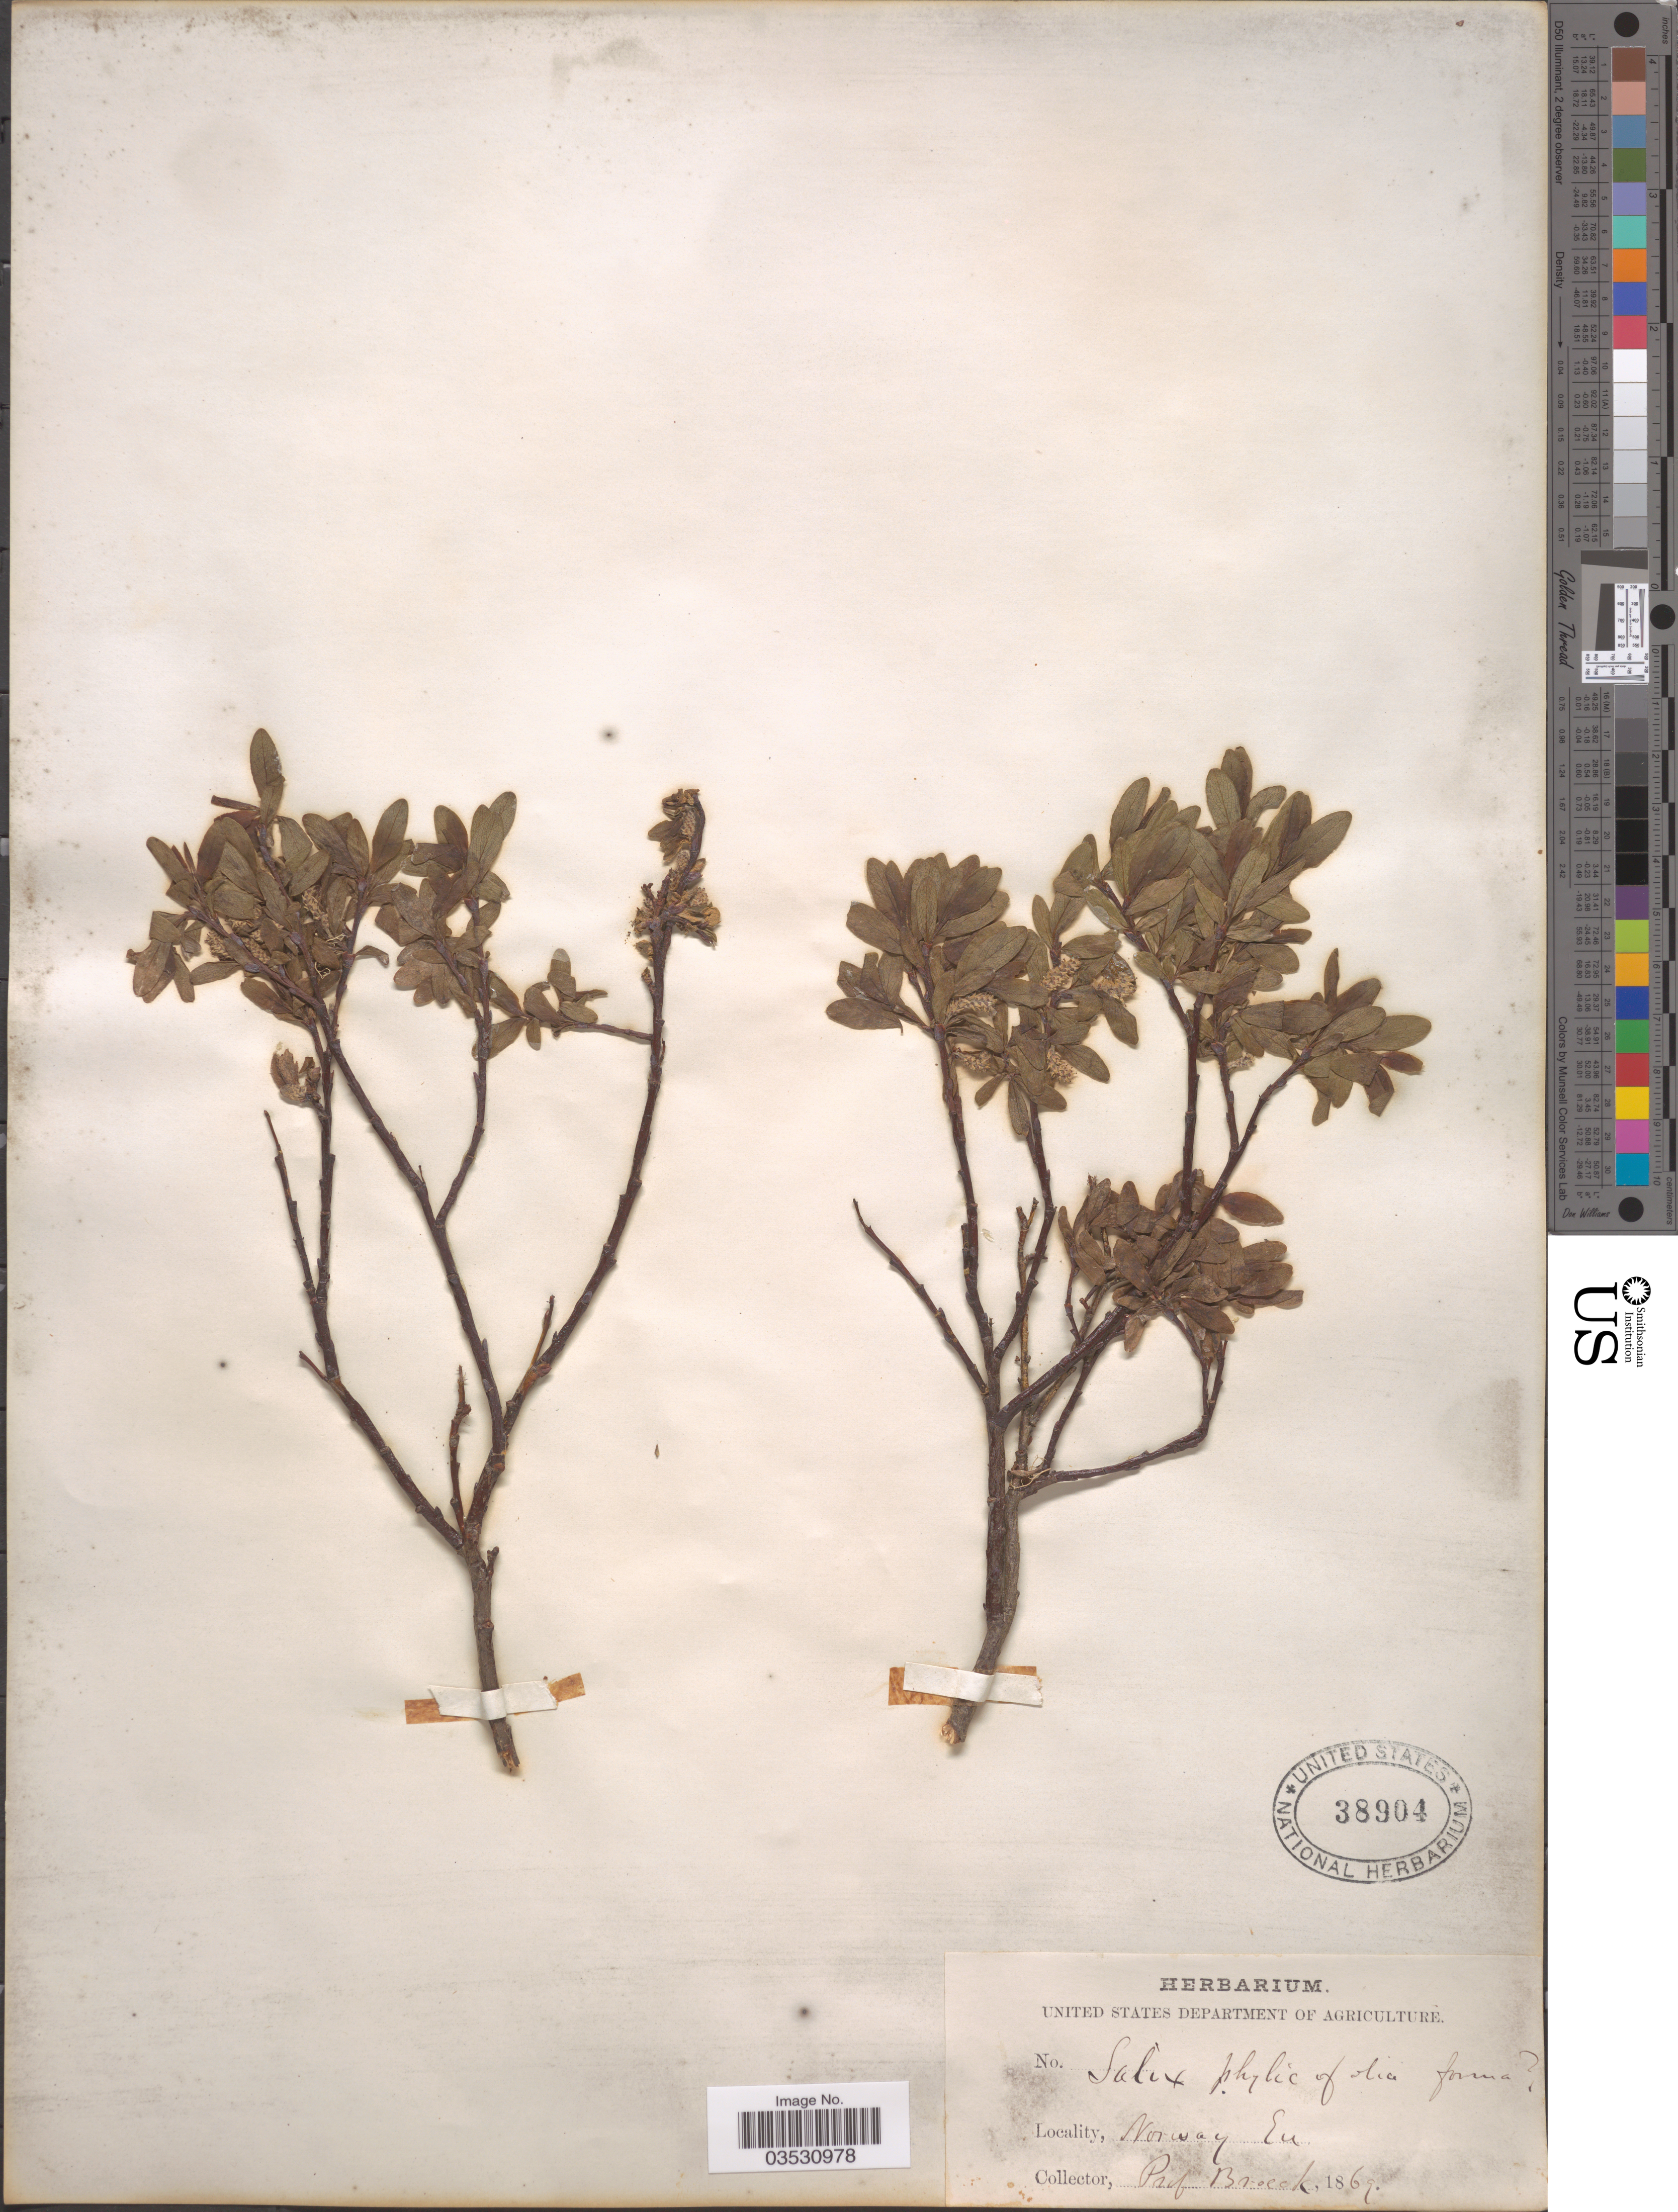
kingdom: Plantae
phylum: Tracheophyta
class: Magnoliopsida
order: Malpighiales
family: Salicaceae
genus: Salix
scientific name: Salix phylicifolia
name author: L.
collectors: Prof. Boeck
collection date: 1869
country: Norway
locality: Eu.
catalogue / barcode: US 38904